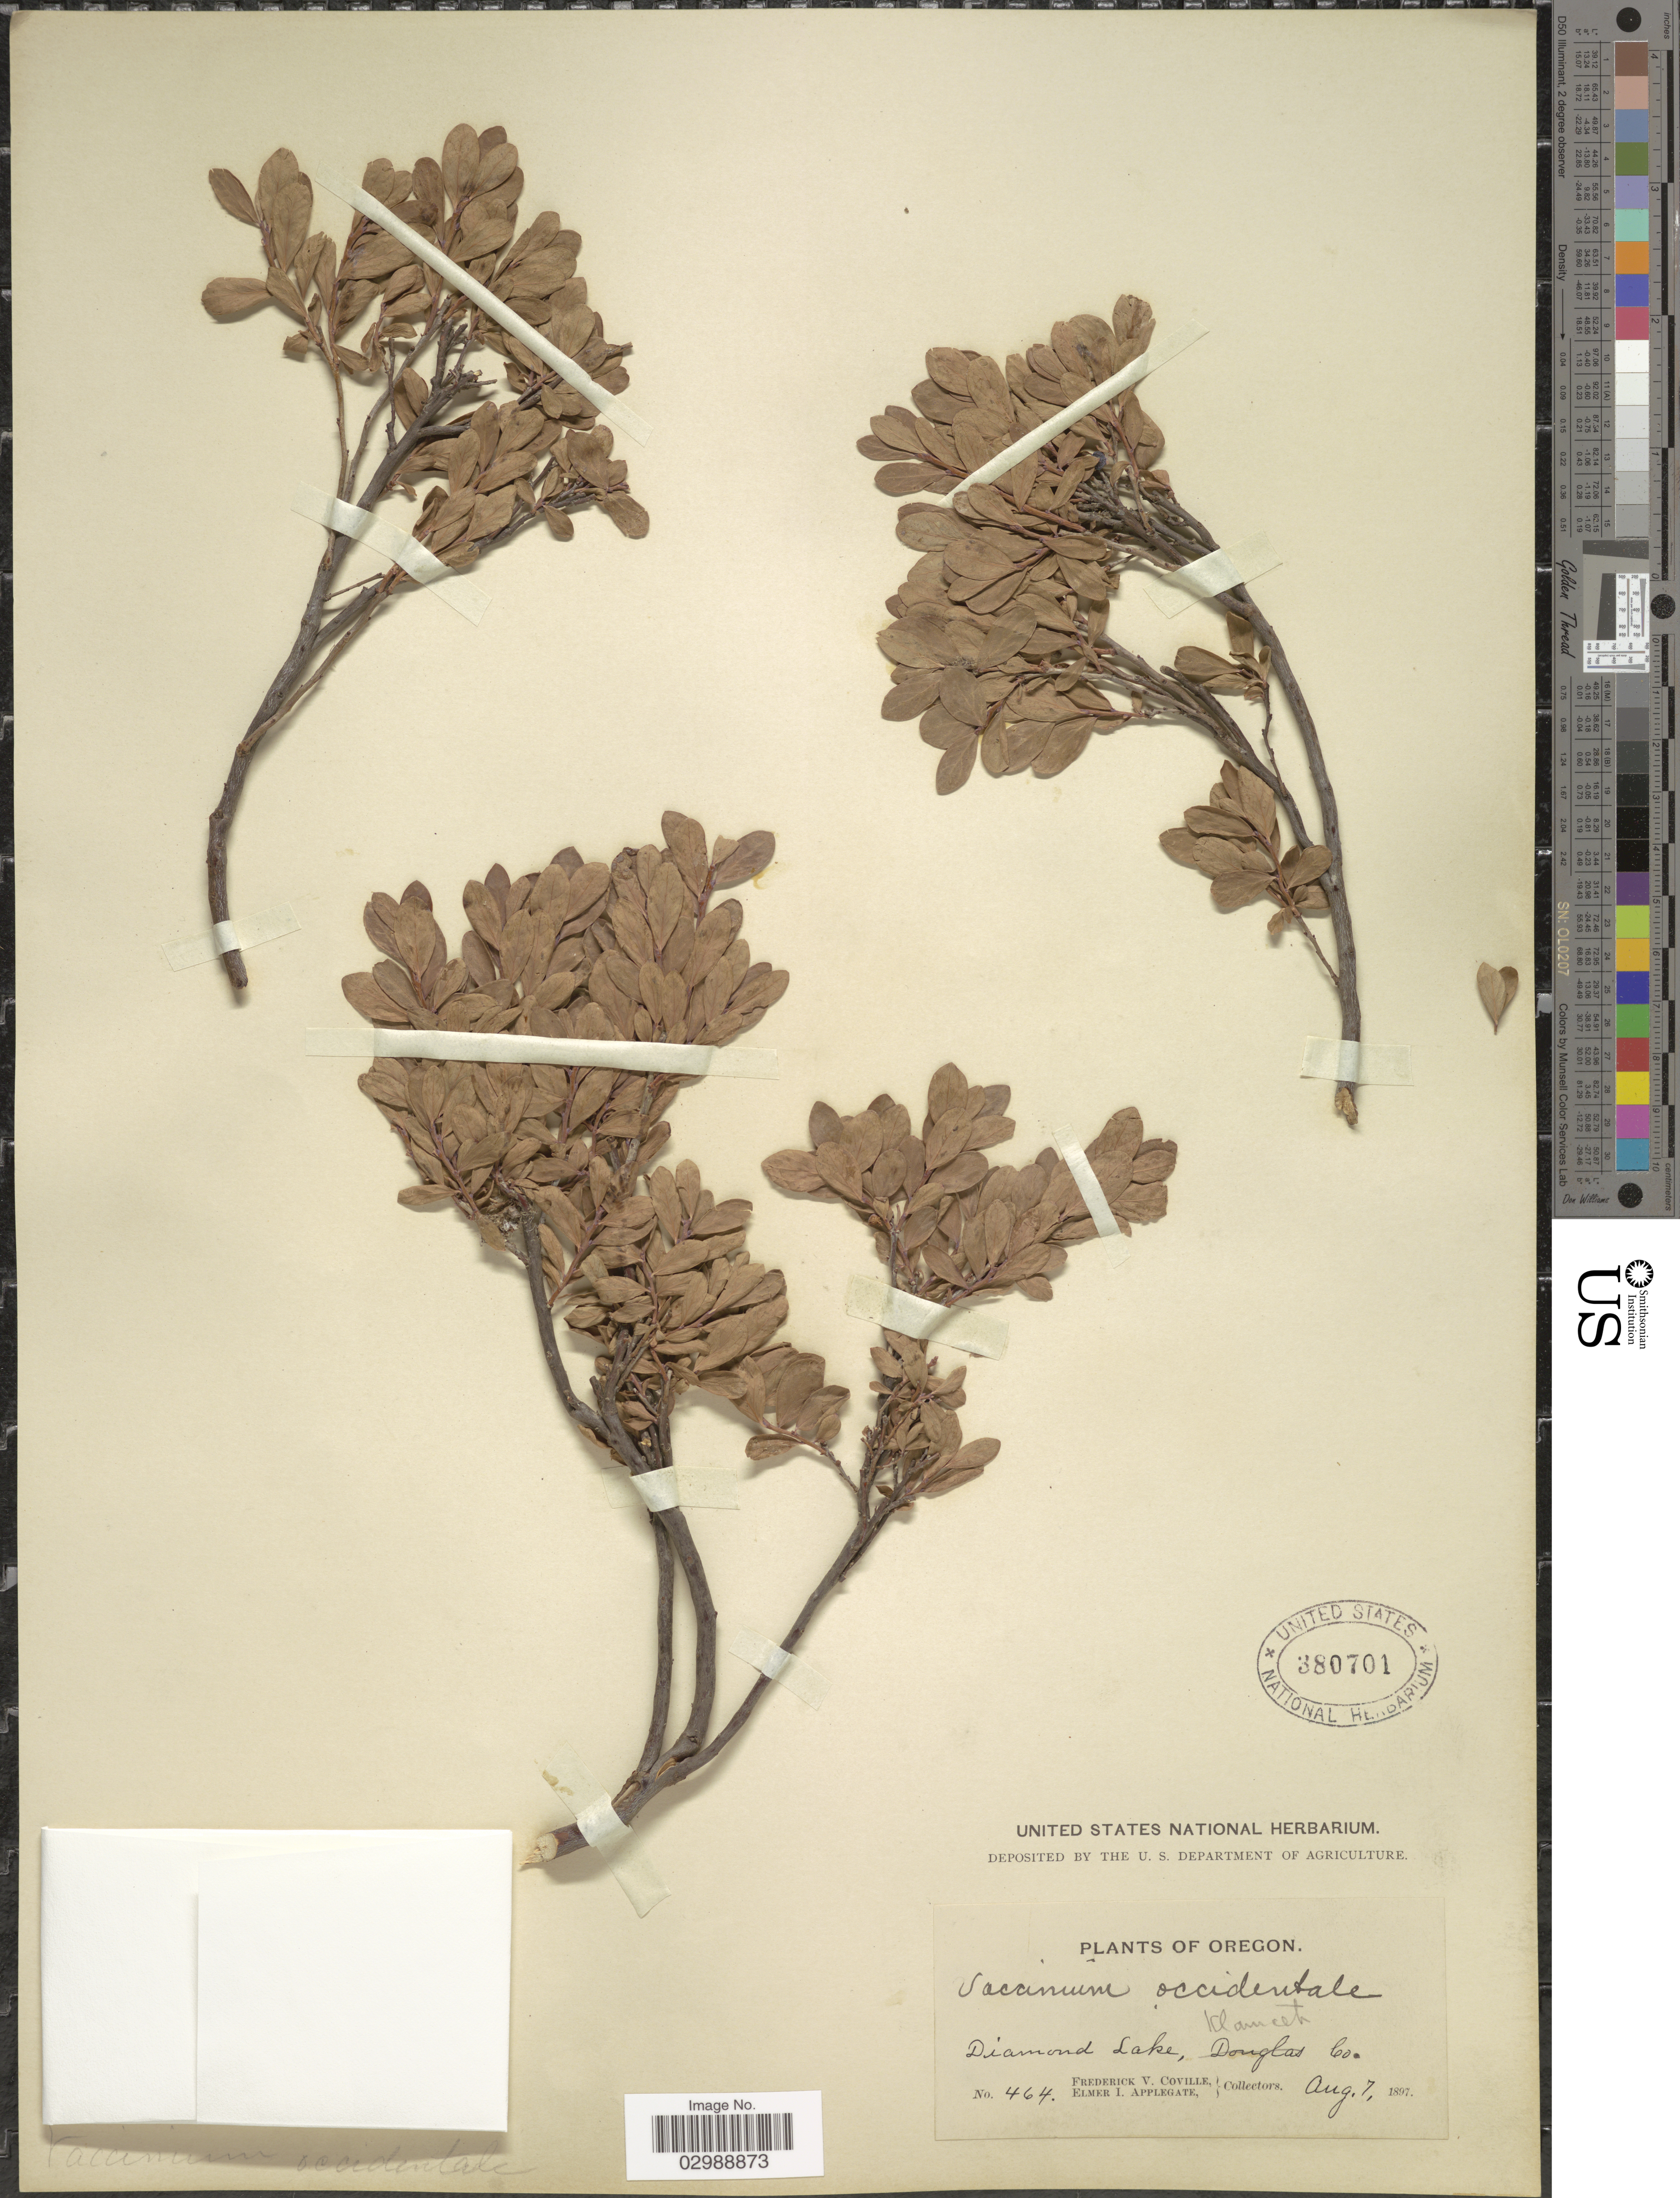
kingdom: Plantae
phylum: Tracheophyta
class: Magnoliopsida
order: Ericales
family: Ericaceae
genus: Vaccinium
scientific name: Vaccinium occidentale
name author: A. Gray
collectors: F. V. Coville & E. I. Applegate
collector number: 464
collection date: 1897-08-07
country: United States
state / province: Oregon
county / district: Klamath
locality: Diamond Lake, Klamath Co.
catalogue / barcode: US 380701